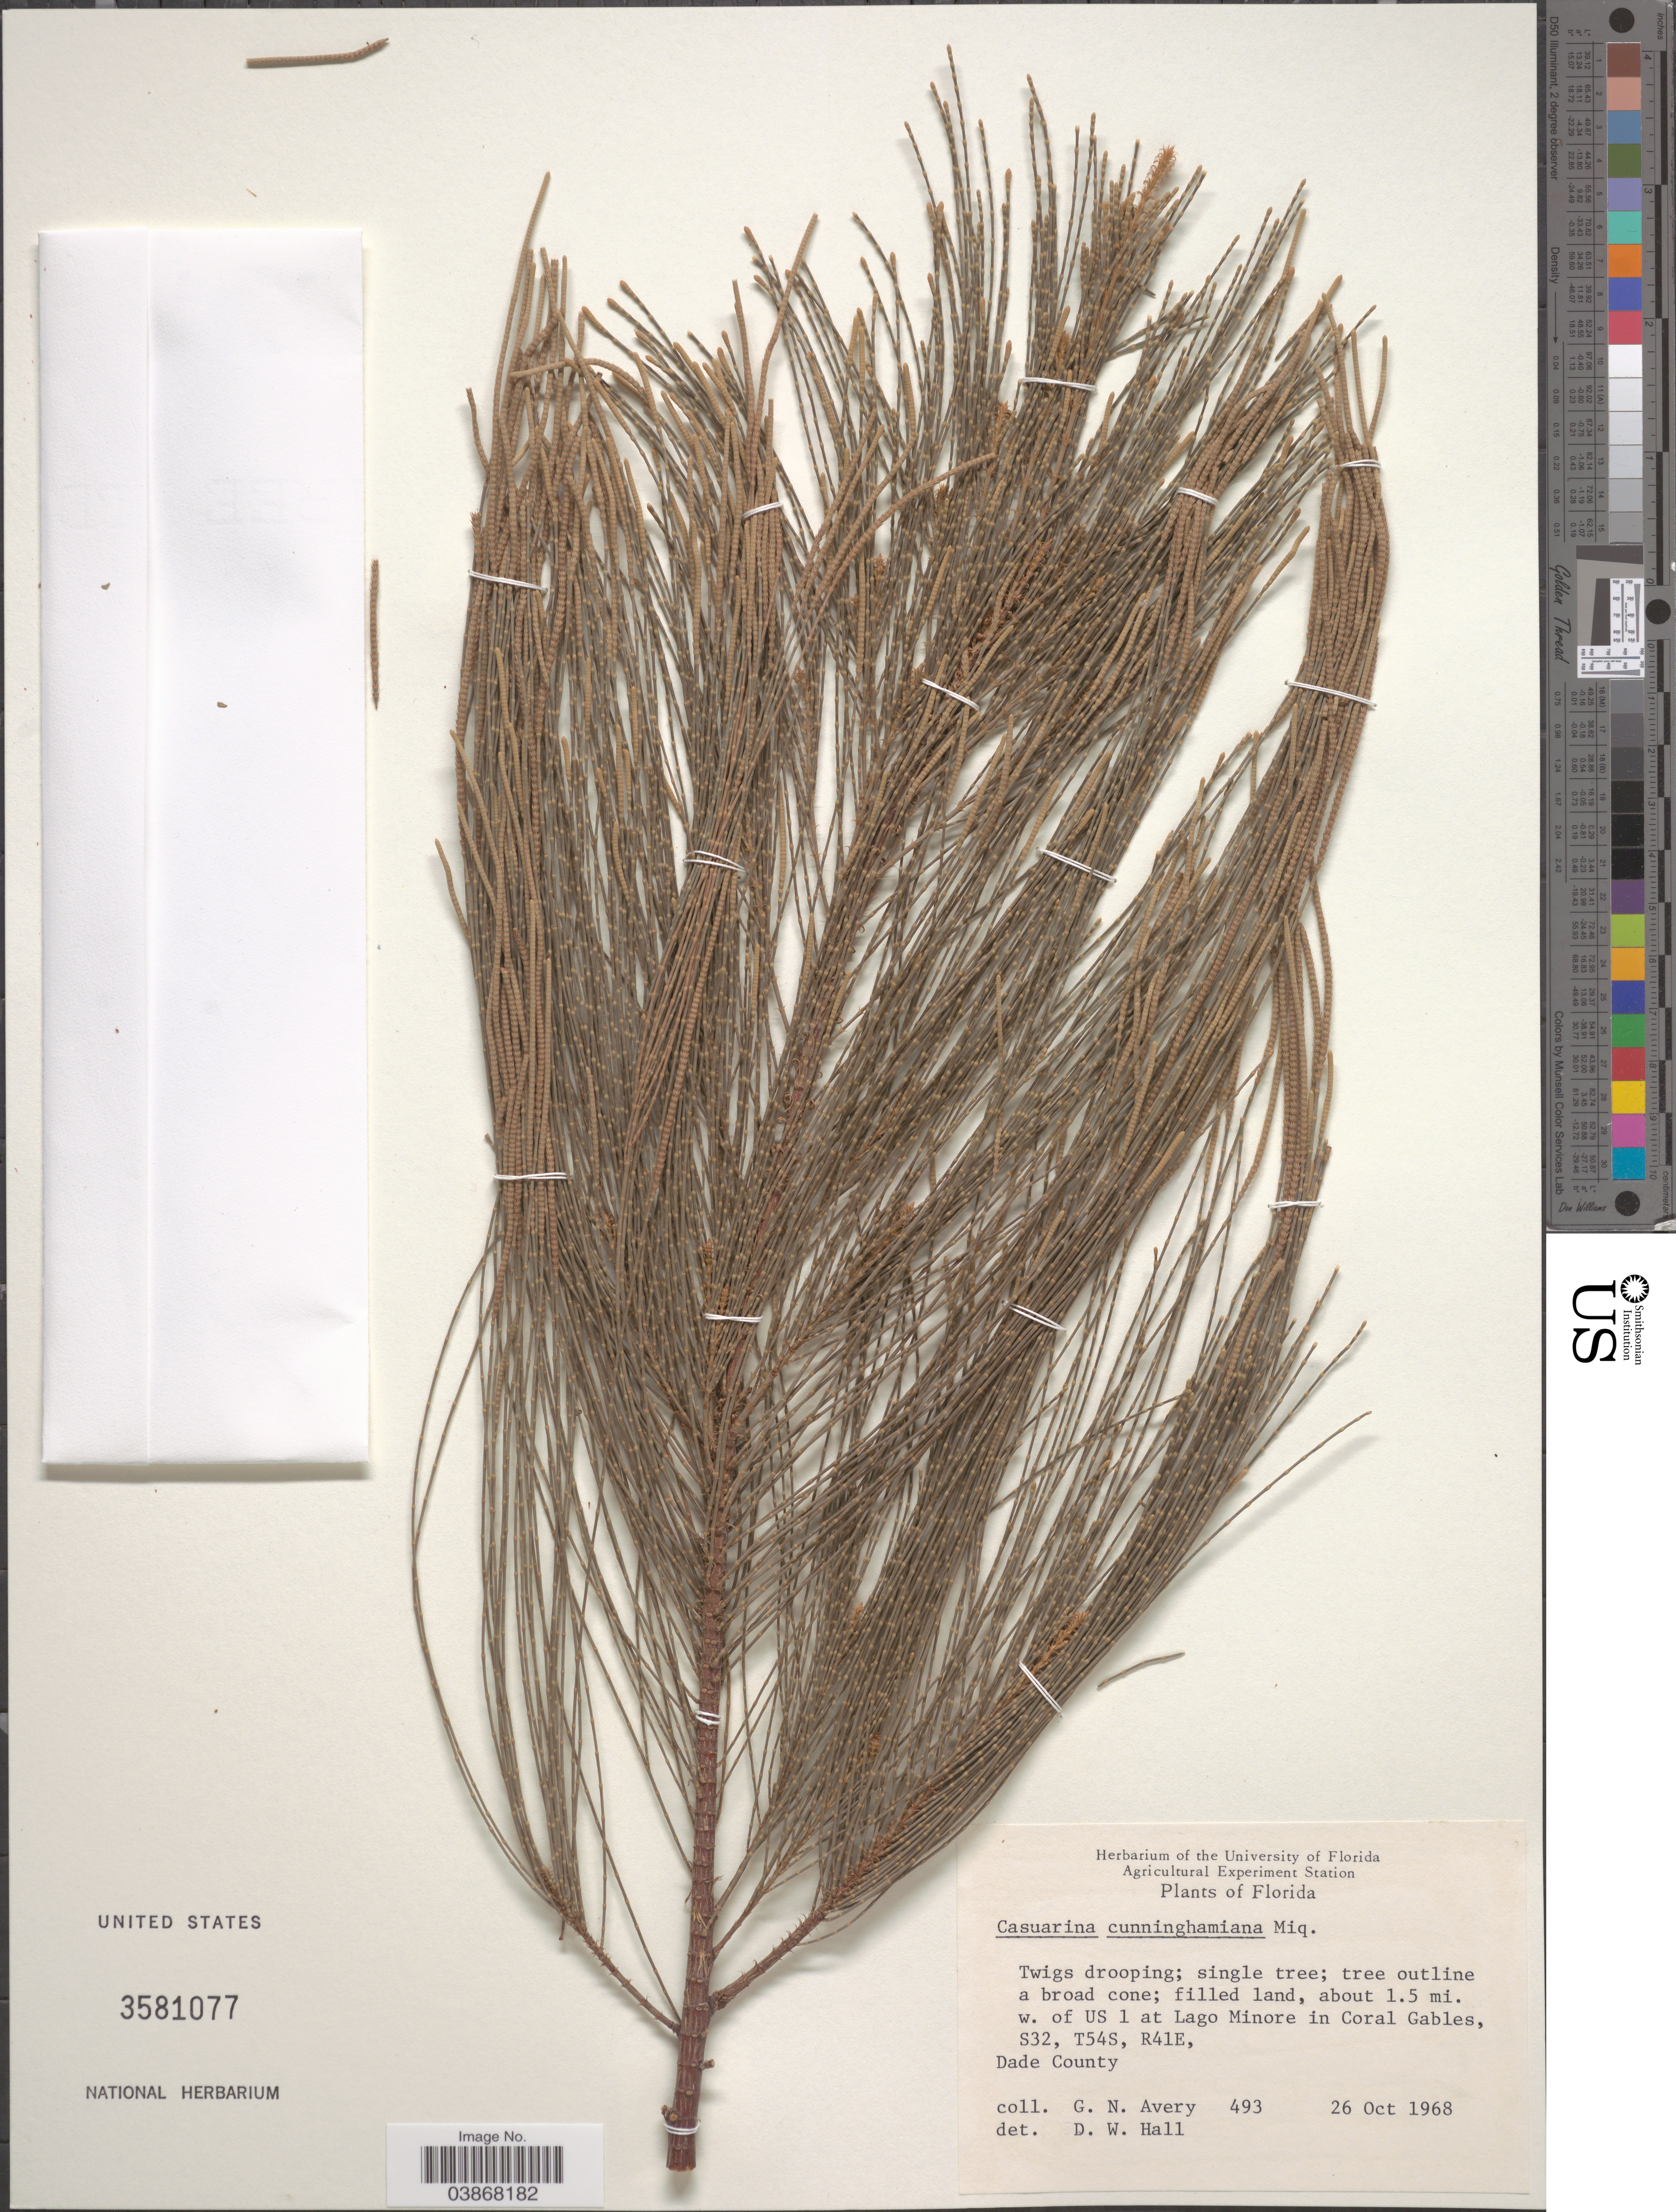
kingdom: Plantae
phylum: Tracheophyta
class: Magnoliopsida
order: Fagales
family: Casuarinaceae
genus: Casuarina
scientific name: Casuarina cunninghamiana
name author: Miq.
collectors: G. N. Avery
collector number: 493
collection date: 1968-10-26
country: United States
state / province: Florida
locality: About 1.5 mi. w. of US 1 at Lago Minore in Coral Gables, S32, T54S, R41E. Dade County.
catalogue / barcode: US 3581077